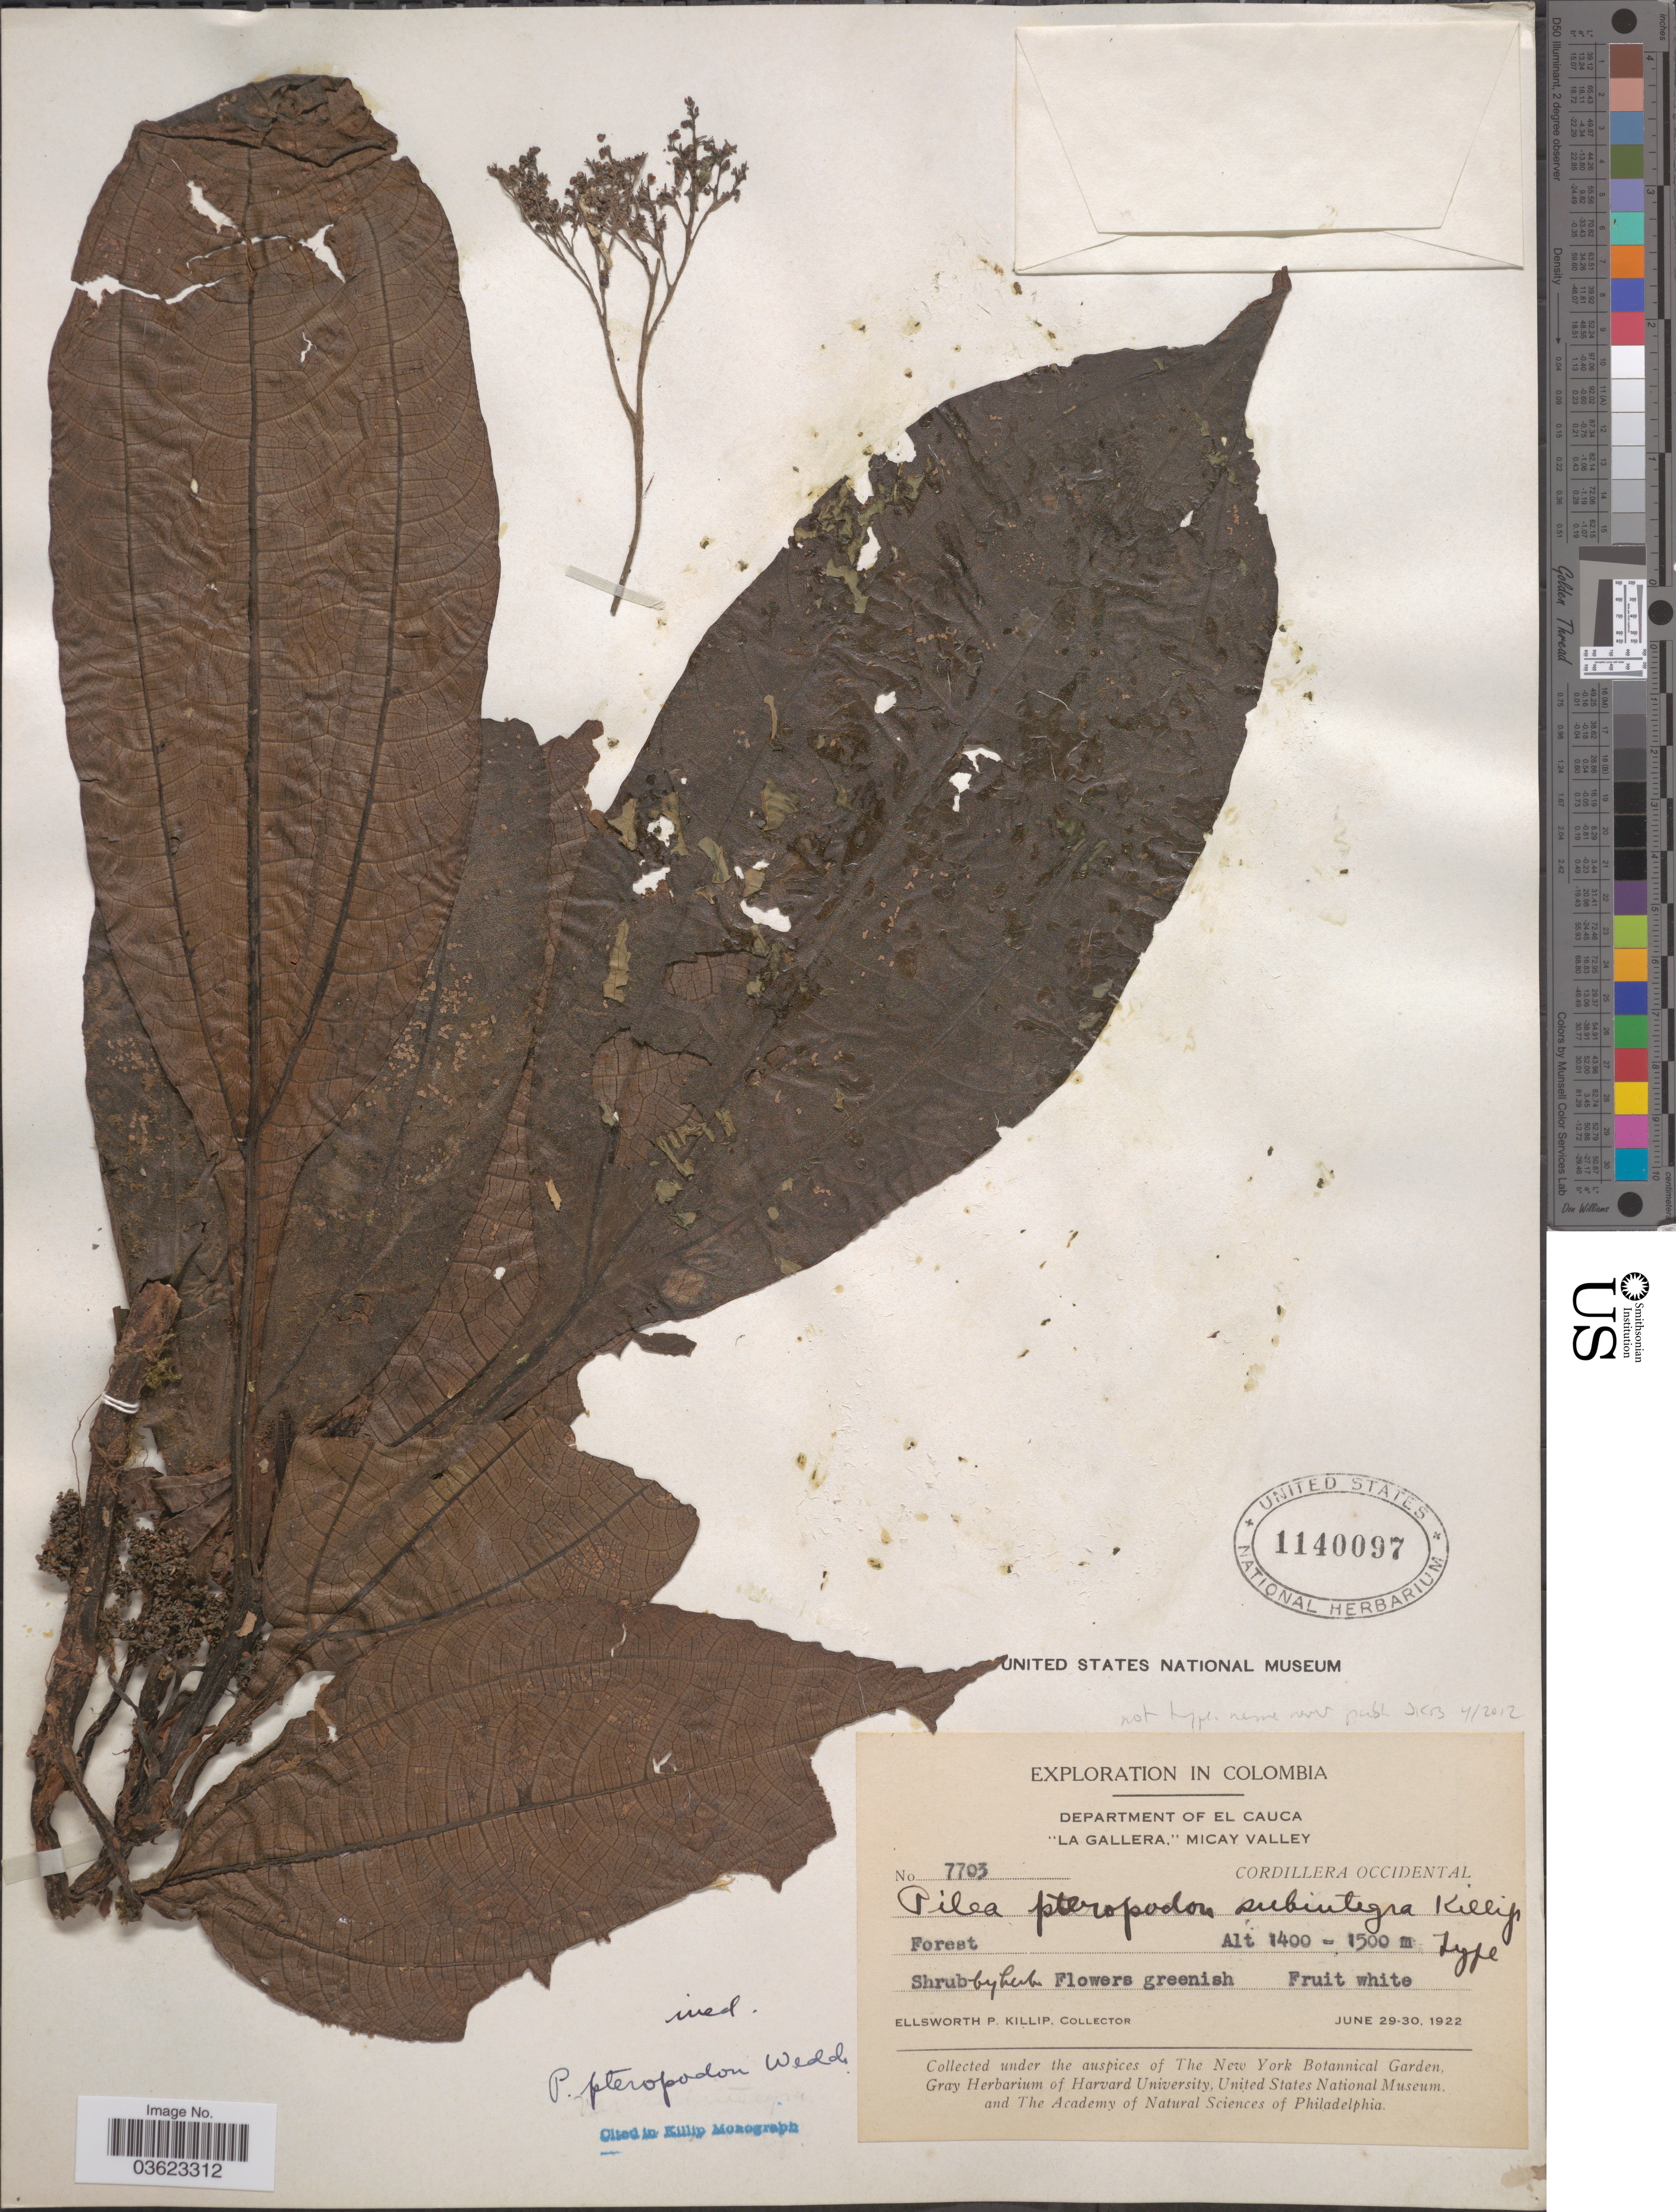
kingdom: Plantae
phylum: Tracheophyta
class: Magnoliopsida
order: Rosales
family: Urticaceae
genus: Pilea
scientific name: Pilea pteropodon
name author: Wedd.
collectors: E. P. Killip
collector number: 7703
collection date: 1922-06-29/1922-06-30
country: Colombia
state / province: Cauca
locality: Department of El Cauca. "La Gallera," Micay Valley. Cordillera Occidental.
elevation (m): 1400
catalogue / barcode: US 1140097